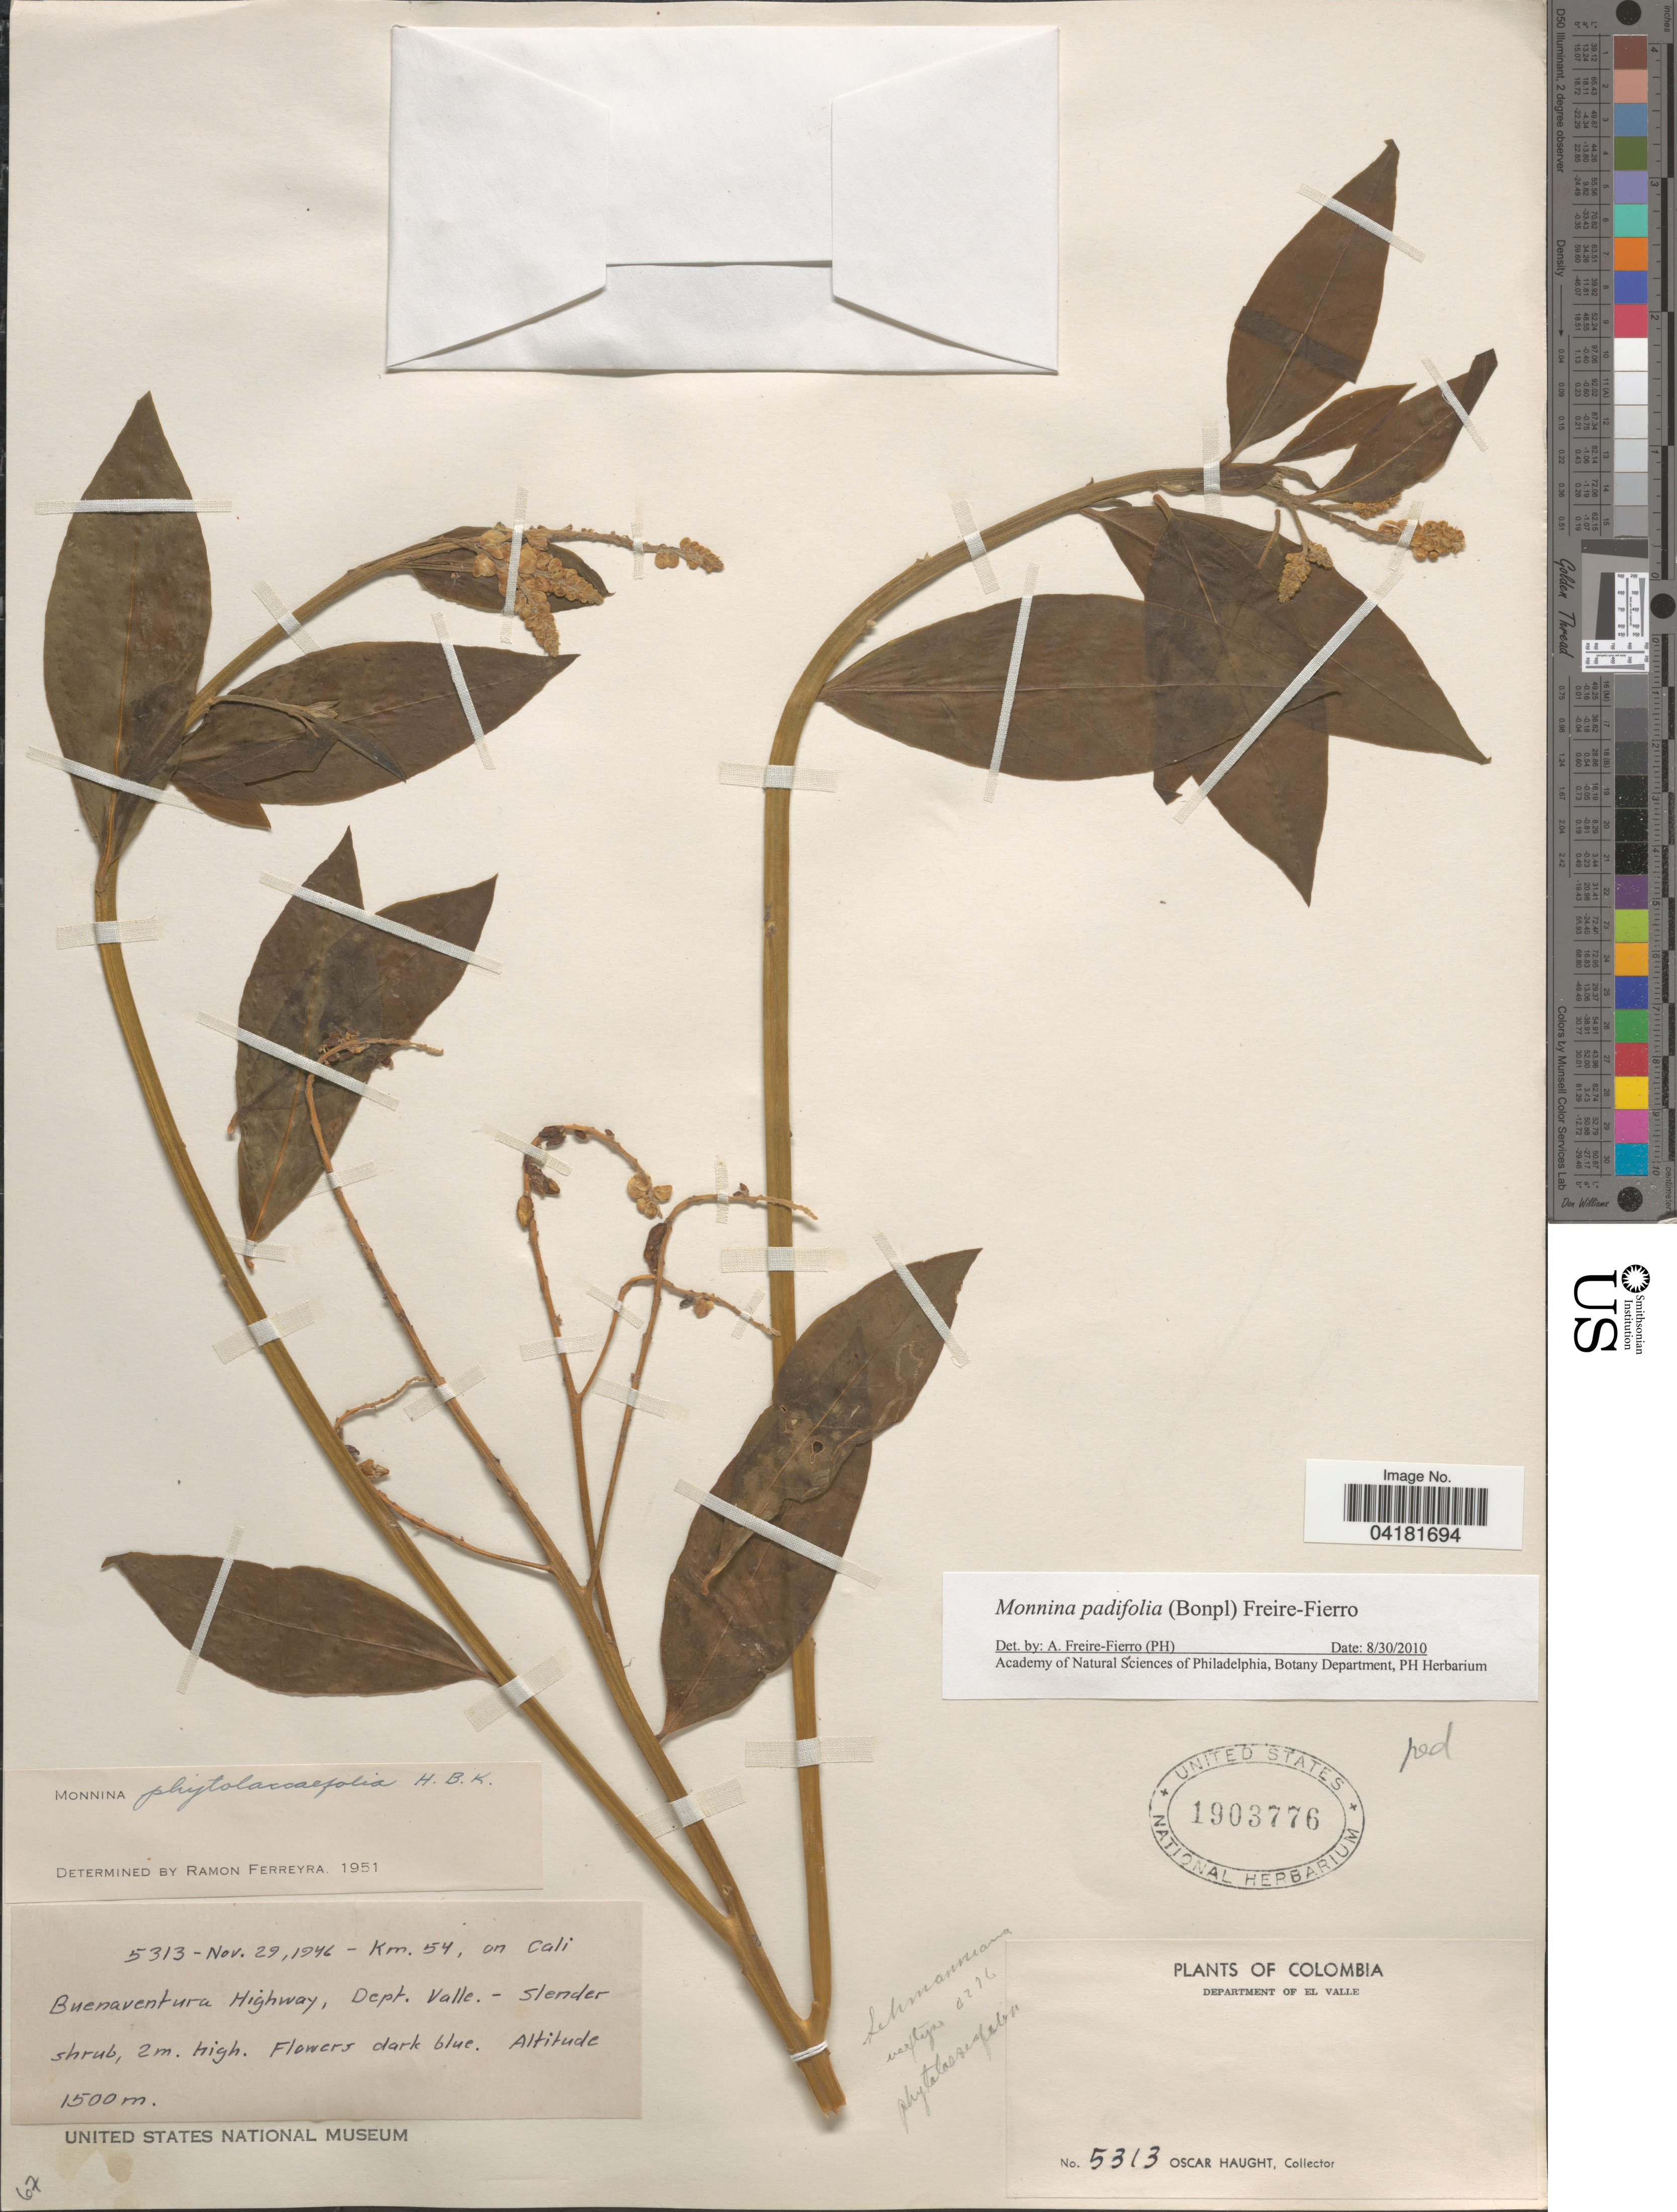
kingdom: Plantae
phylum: Tracheophyta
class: Magnoliopsida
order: Fabales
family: Polygalaceae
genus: Monnina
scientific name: Monnina padifolia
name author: (Bonpl.) Freire-Fierro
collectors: O. L. Haught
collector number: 5313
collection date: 1946-11-29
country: Colombia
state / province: Valle del Cauca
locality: Km. 54, on Cali Buenaventura Highway, Dept. Valle.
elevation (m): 1500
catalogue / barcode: US 1903776